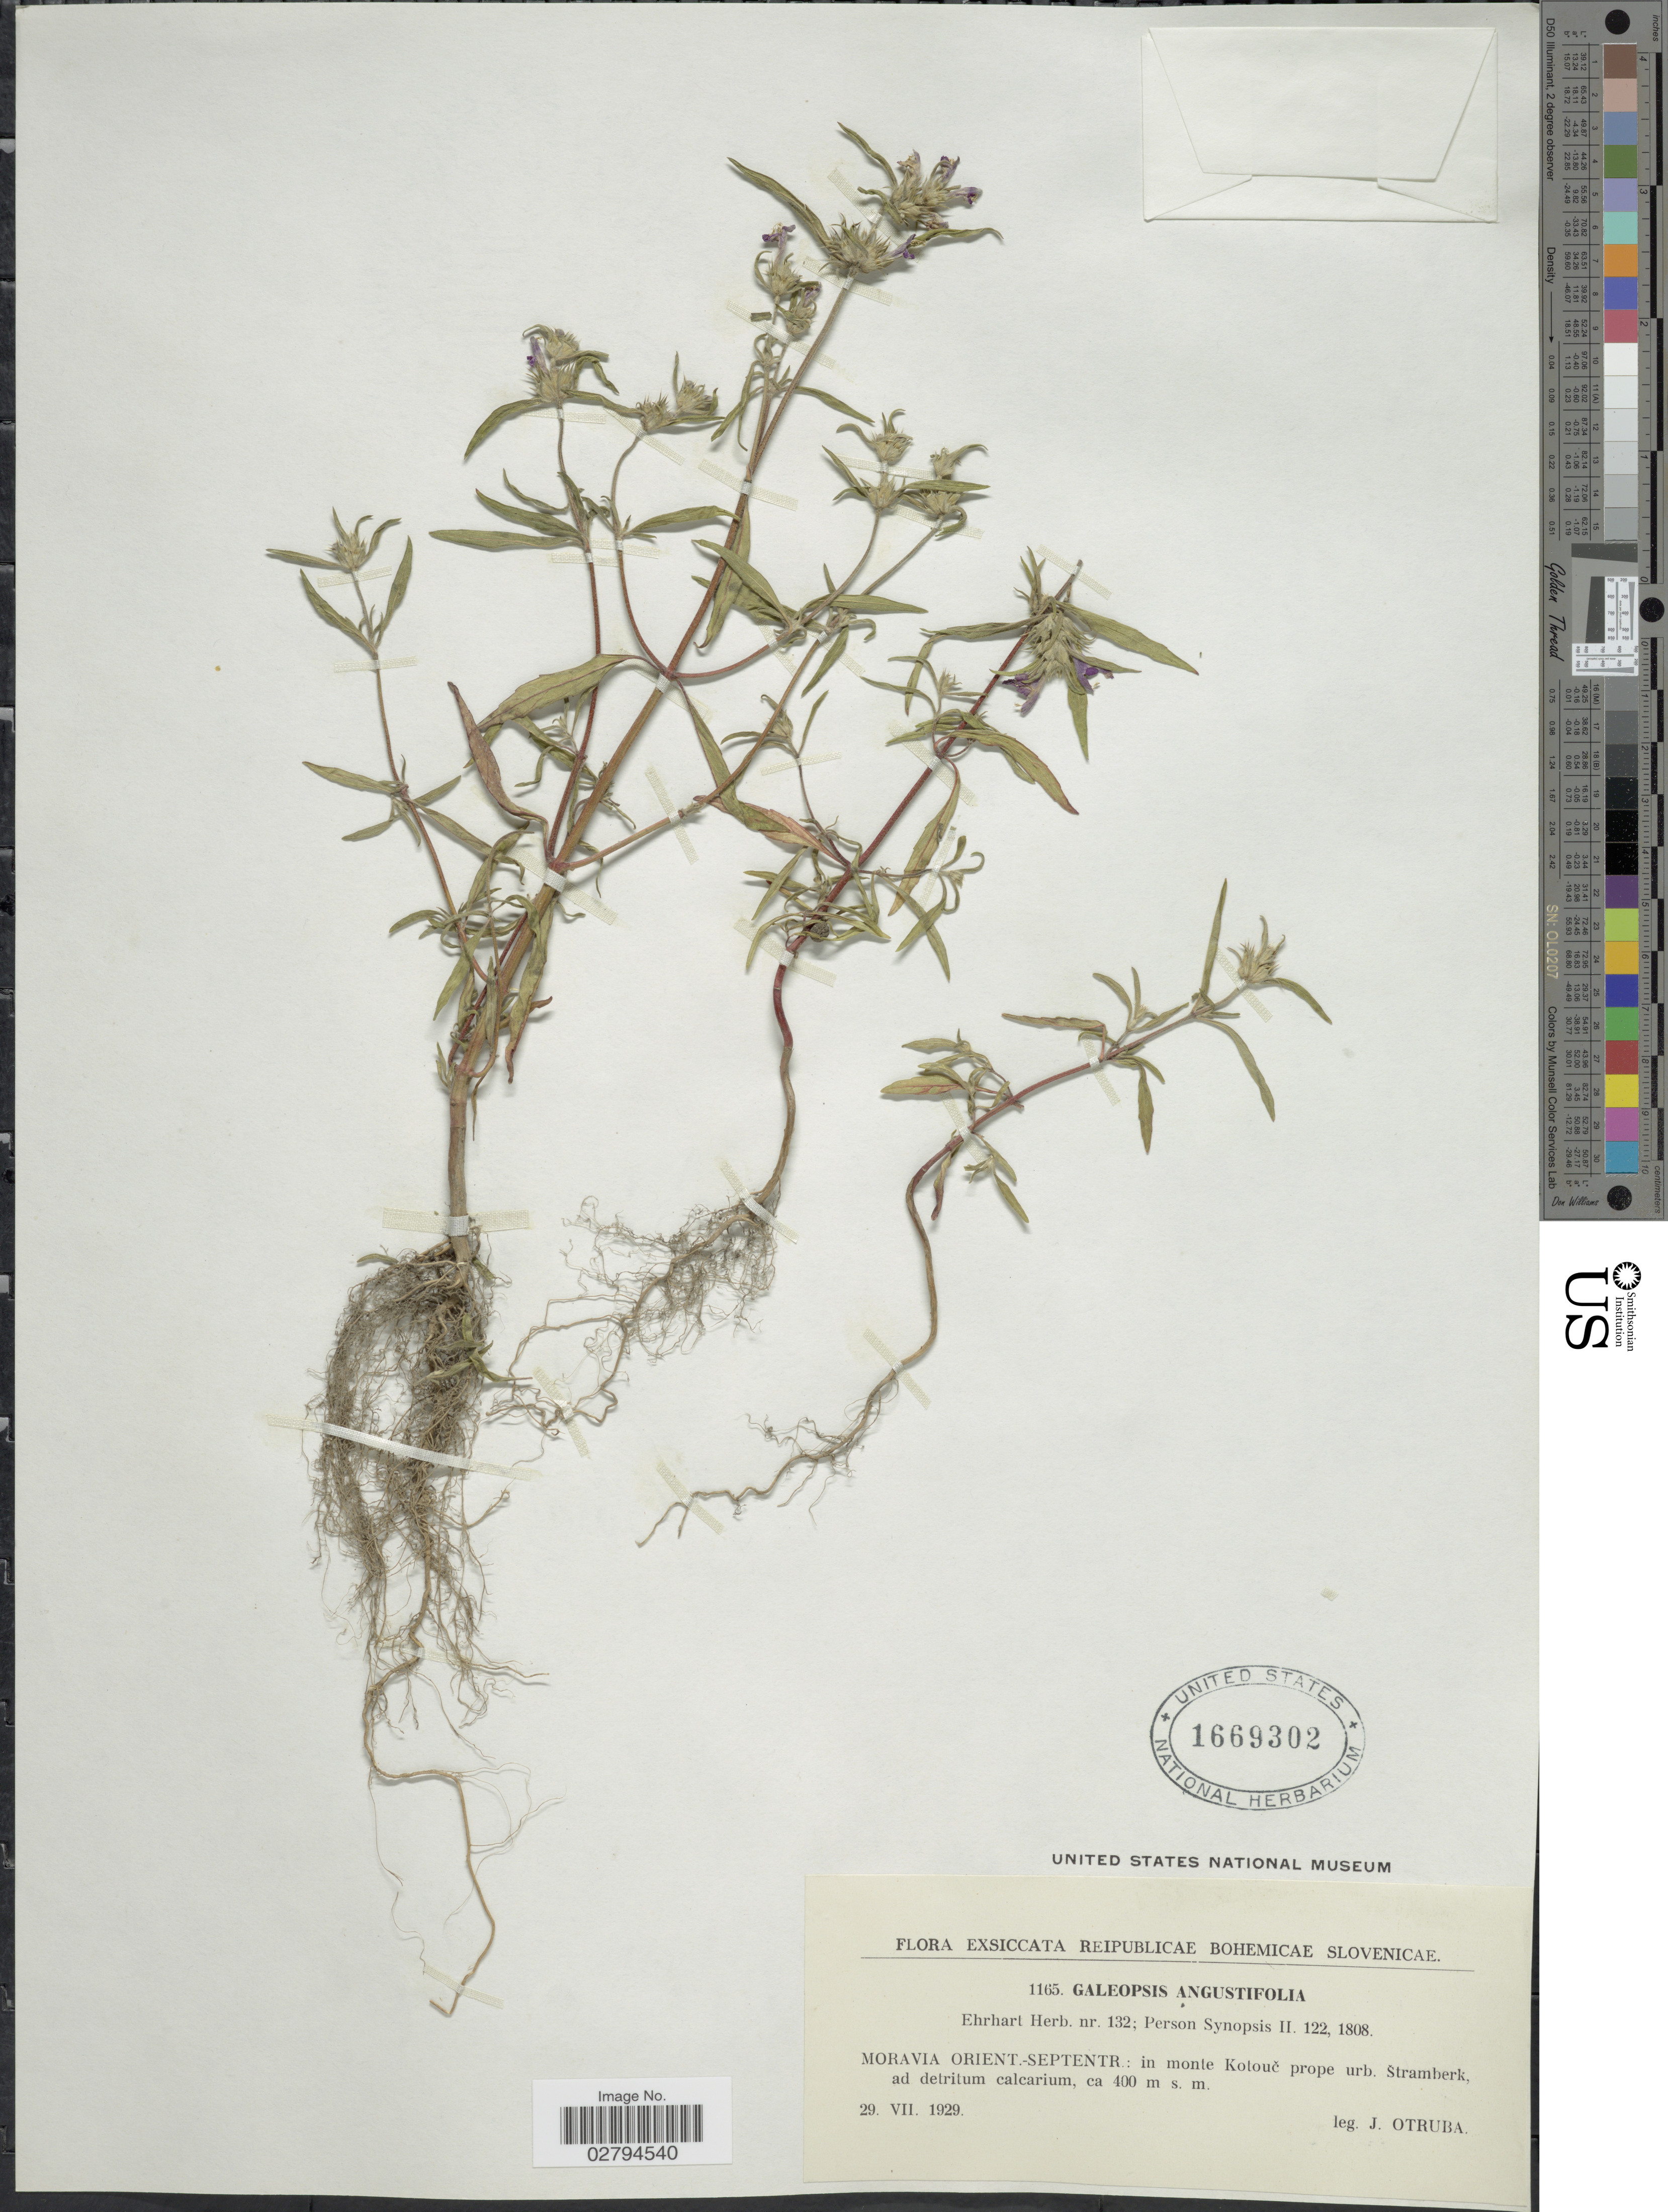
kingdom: Plantae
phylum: Tracheophyta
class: Magnoliopsida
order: Lamiales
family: Lamiaceae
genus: Galeopsis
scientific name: Galeopsis angustifolia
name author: Ehrh. ex Hoffm.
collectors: J. Otruba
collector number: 1165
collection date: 1929-07-29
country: Czechia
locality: Reipublicae Bohemicae Slovenicae. Moravia Orient.-Septentr.: in monte Kotouê prope urb. Stramberk.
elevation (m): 400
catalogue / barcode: US 1669302